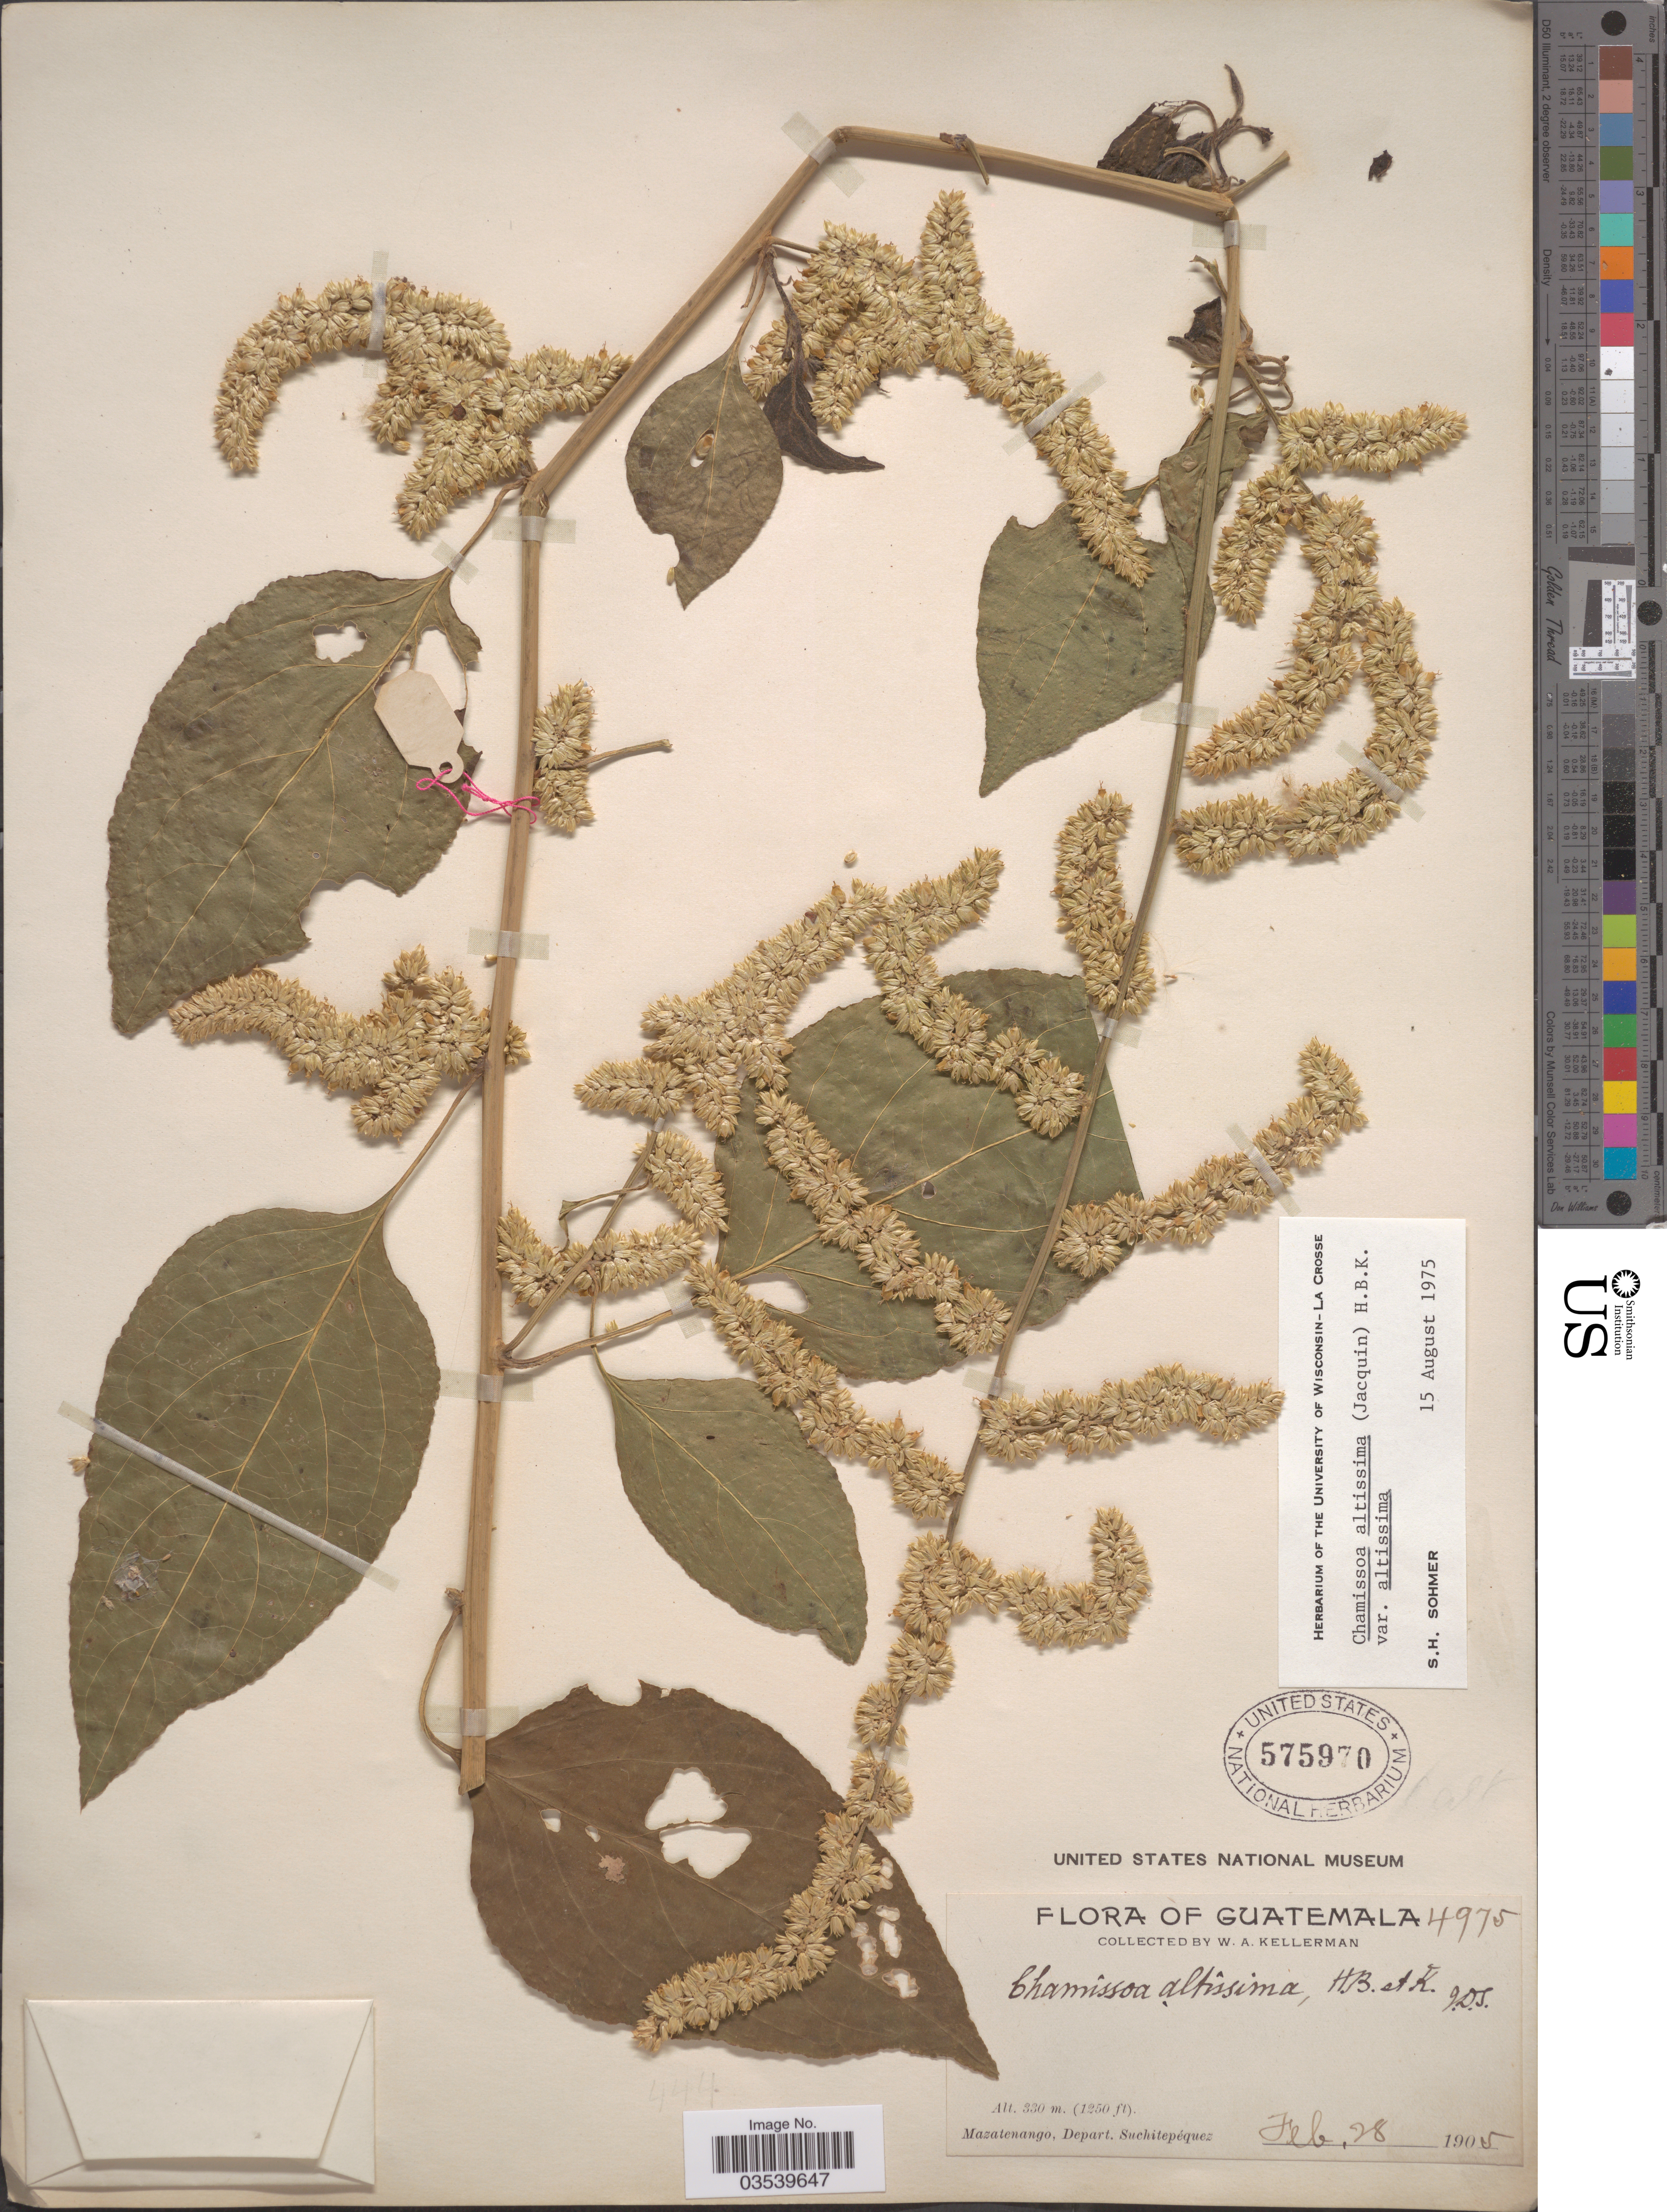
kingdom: Plantae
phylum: Tracheophyta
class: Magnoliopsida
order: Caryophyllales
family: Amaranthaceae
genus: Chamissoa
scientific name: Chamissoa altissima var. altissima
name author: (Jacq.) Kunth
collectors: W. Kellerman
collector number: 4975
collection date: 1905-02-28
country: Guatemala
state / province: Suchitepéquez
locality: Mazatenango, Depart. Suchitepéquez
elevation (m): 330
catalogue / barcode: US 575970